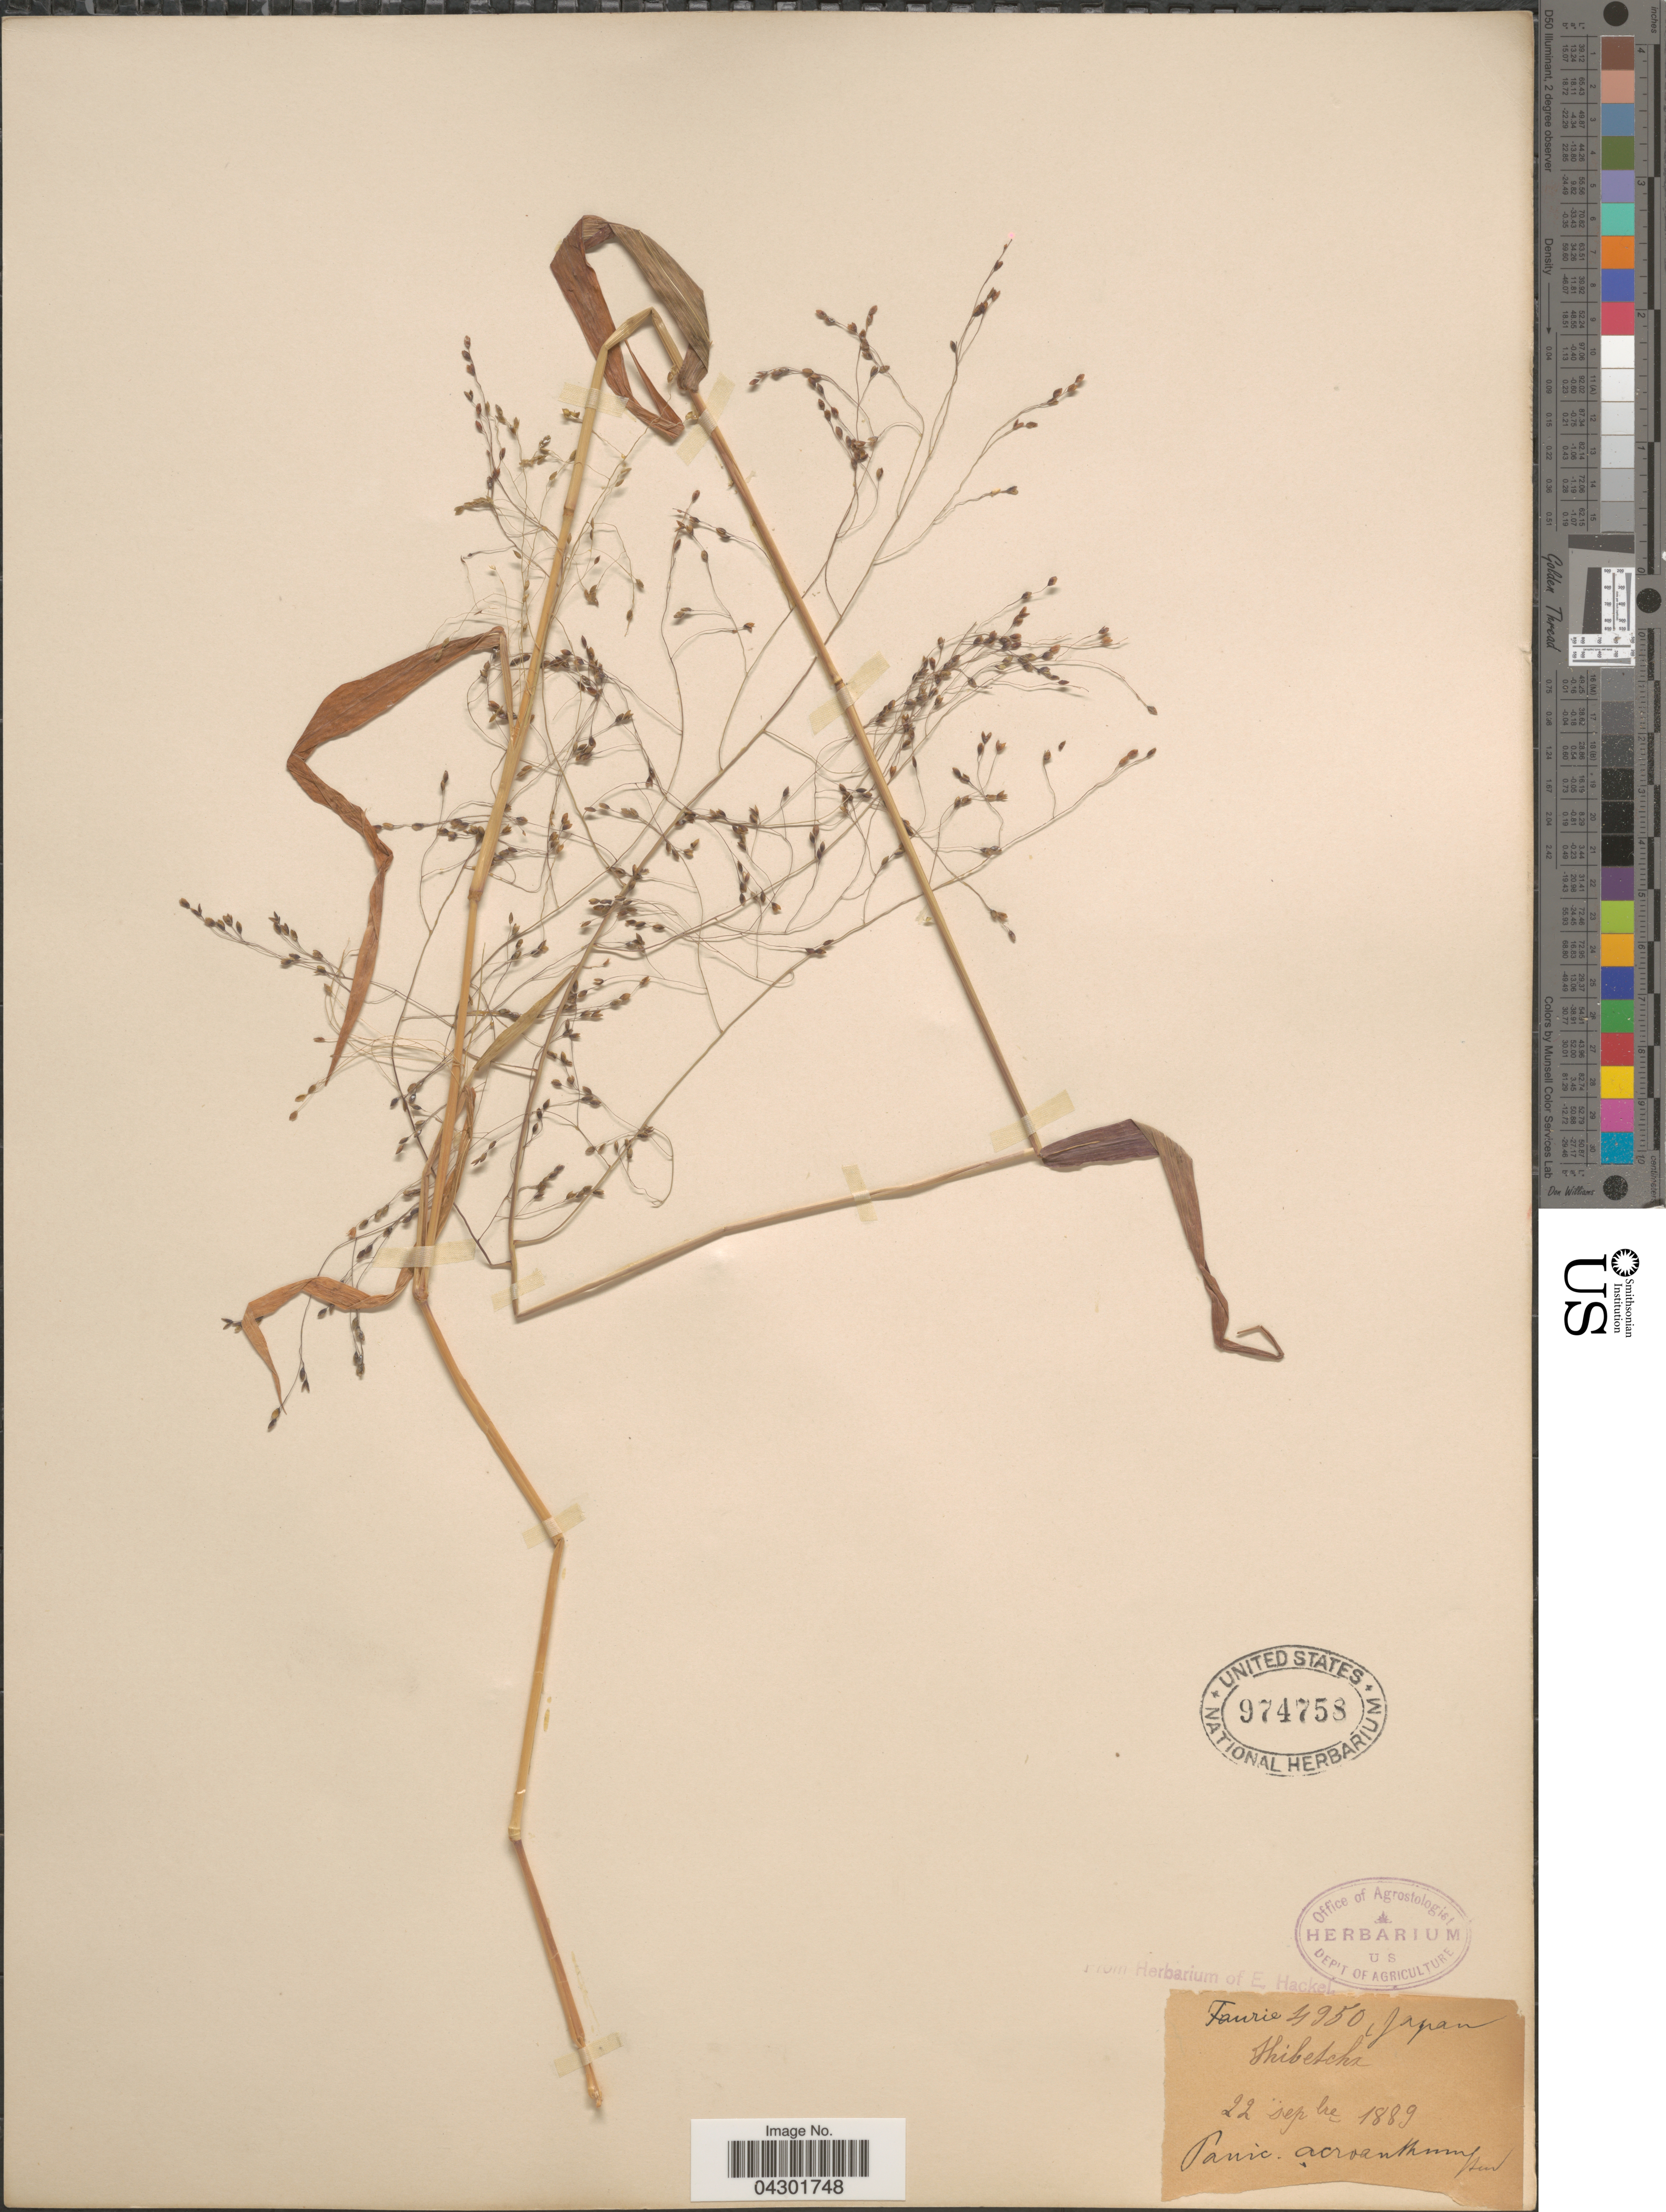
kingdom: Plantae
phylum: Tracheophyta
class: Liliopsida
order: Poales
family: Poaceae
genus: Panicum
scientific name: Panicum bisulcatum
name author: Thunb.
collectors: -. Faurie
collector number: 4950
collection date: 1889-09-22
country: Japan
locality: Shibetcha.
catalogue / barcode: US 974758